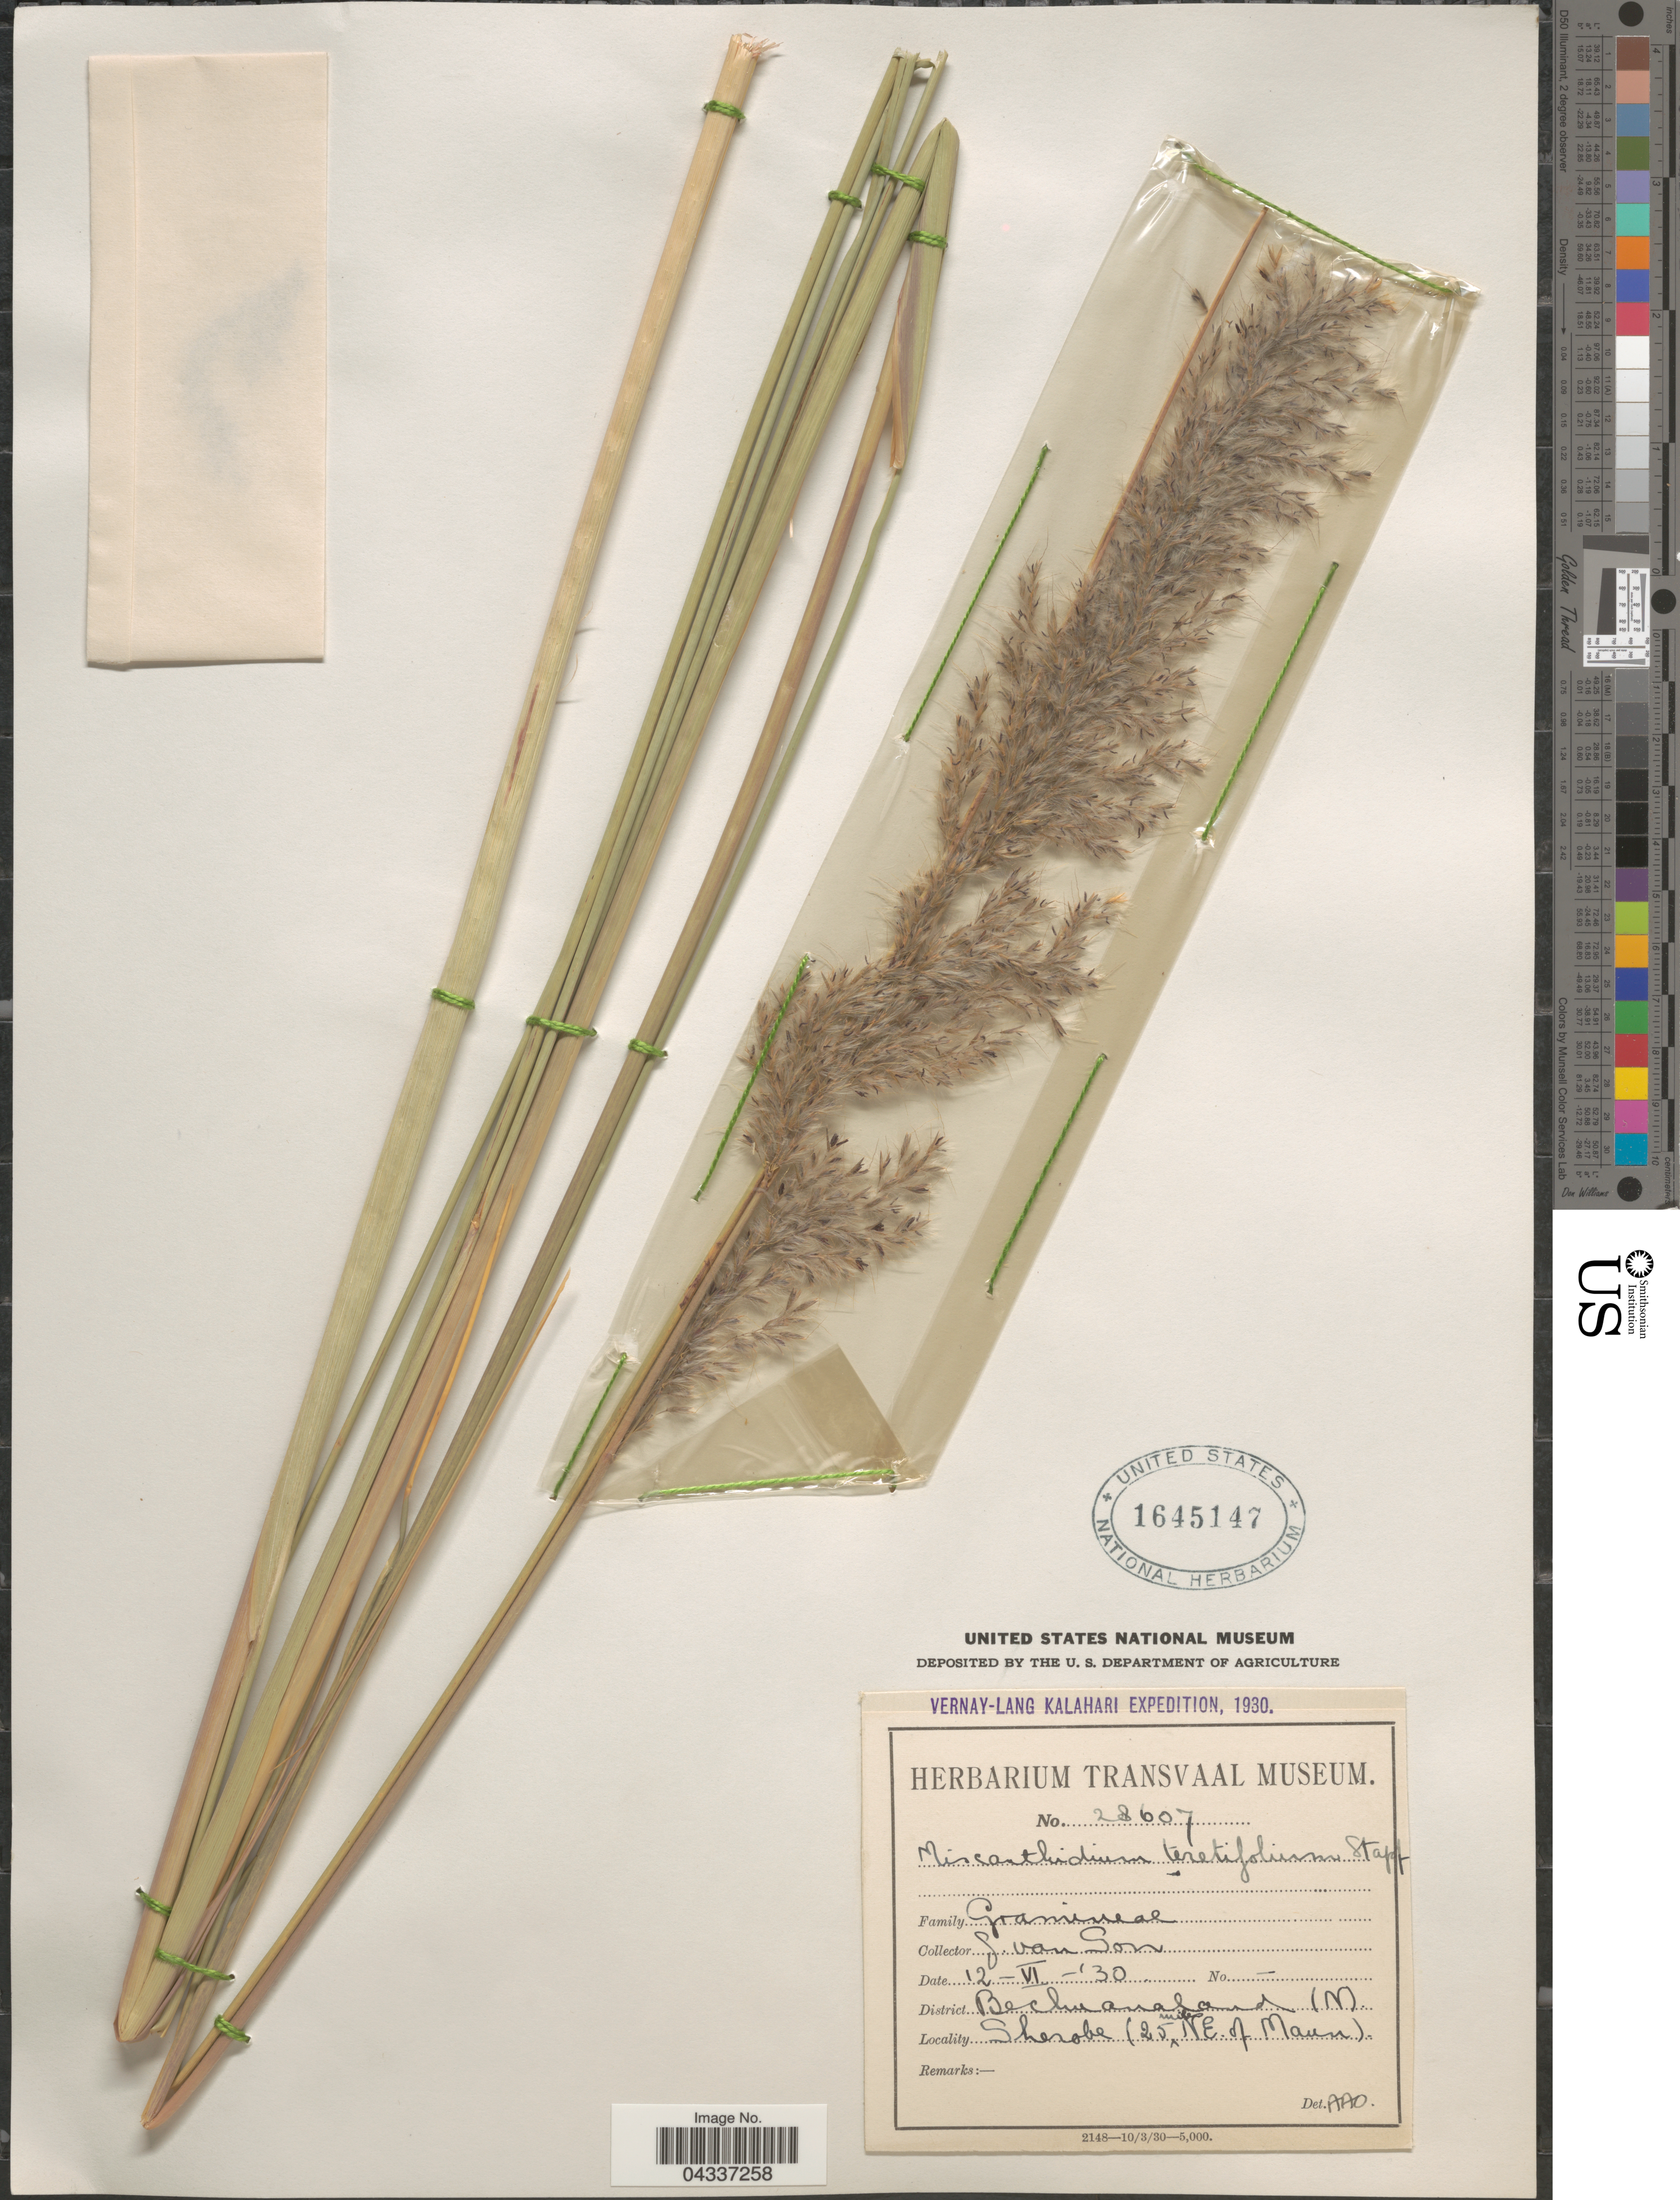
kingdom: Plantae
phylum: Tracheophyta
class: Liliopsida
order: Poales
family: Poaceae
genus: Miscanthidium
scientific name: Miscanthidium teretifolium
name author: (Stapf) Stapf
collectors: G. van Son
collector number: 28607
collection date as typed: Transcribed d/m/y: 12/6/30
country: Botswana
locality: Vernay-Lang Kalahari Expedition, 1930. District Bechuanaland (N). Sherobe (25 miles NE. of Maun).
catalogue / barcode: US 1645147